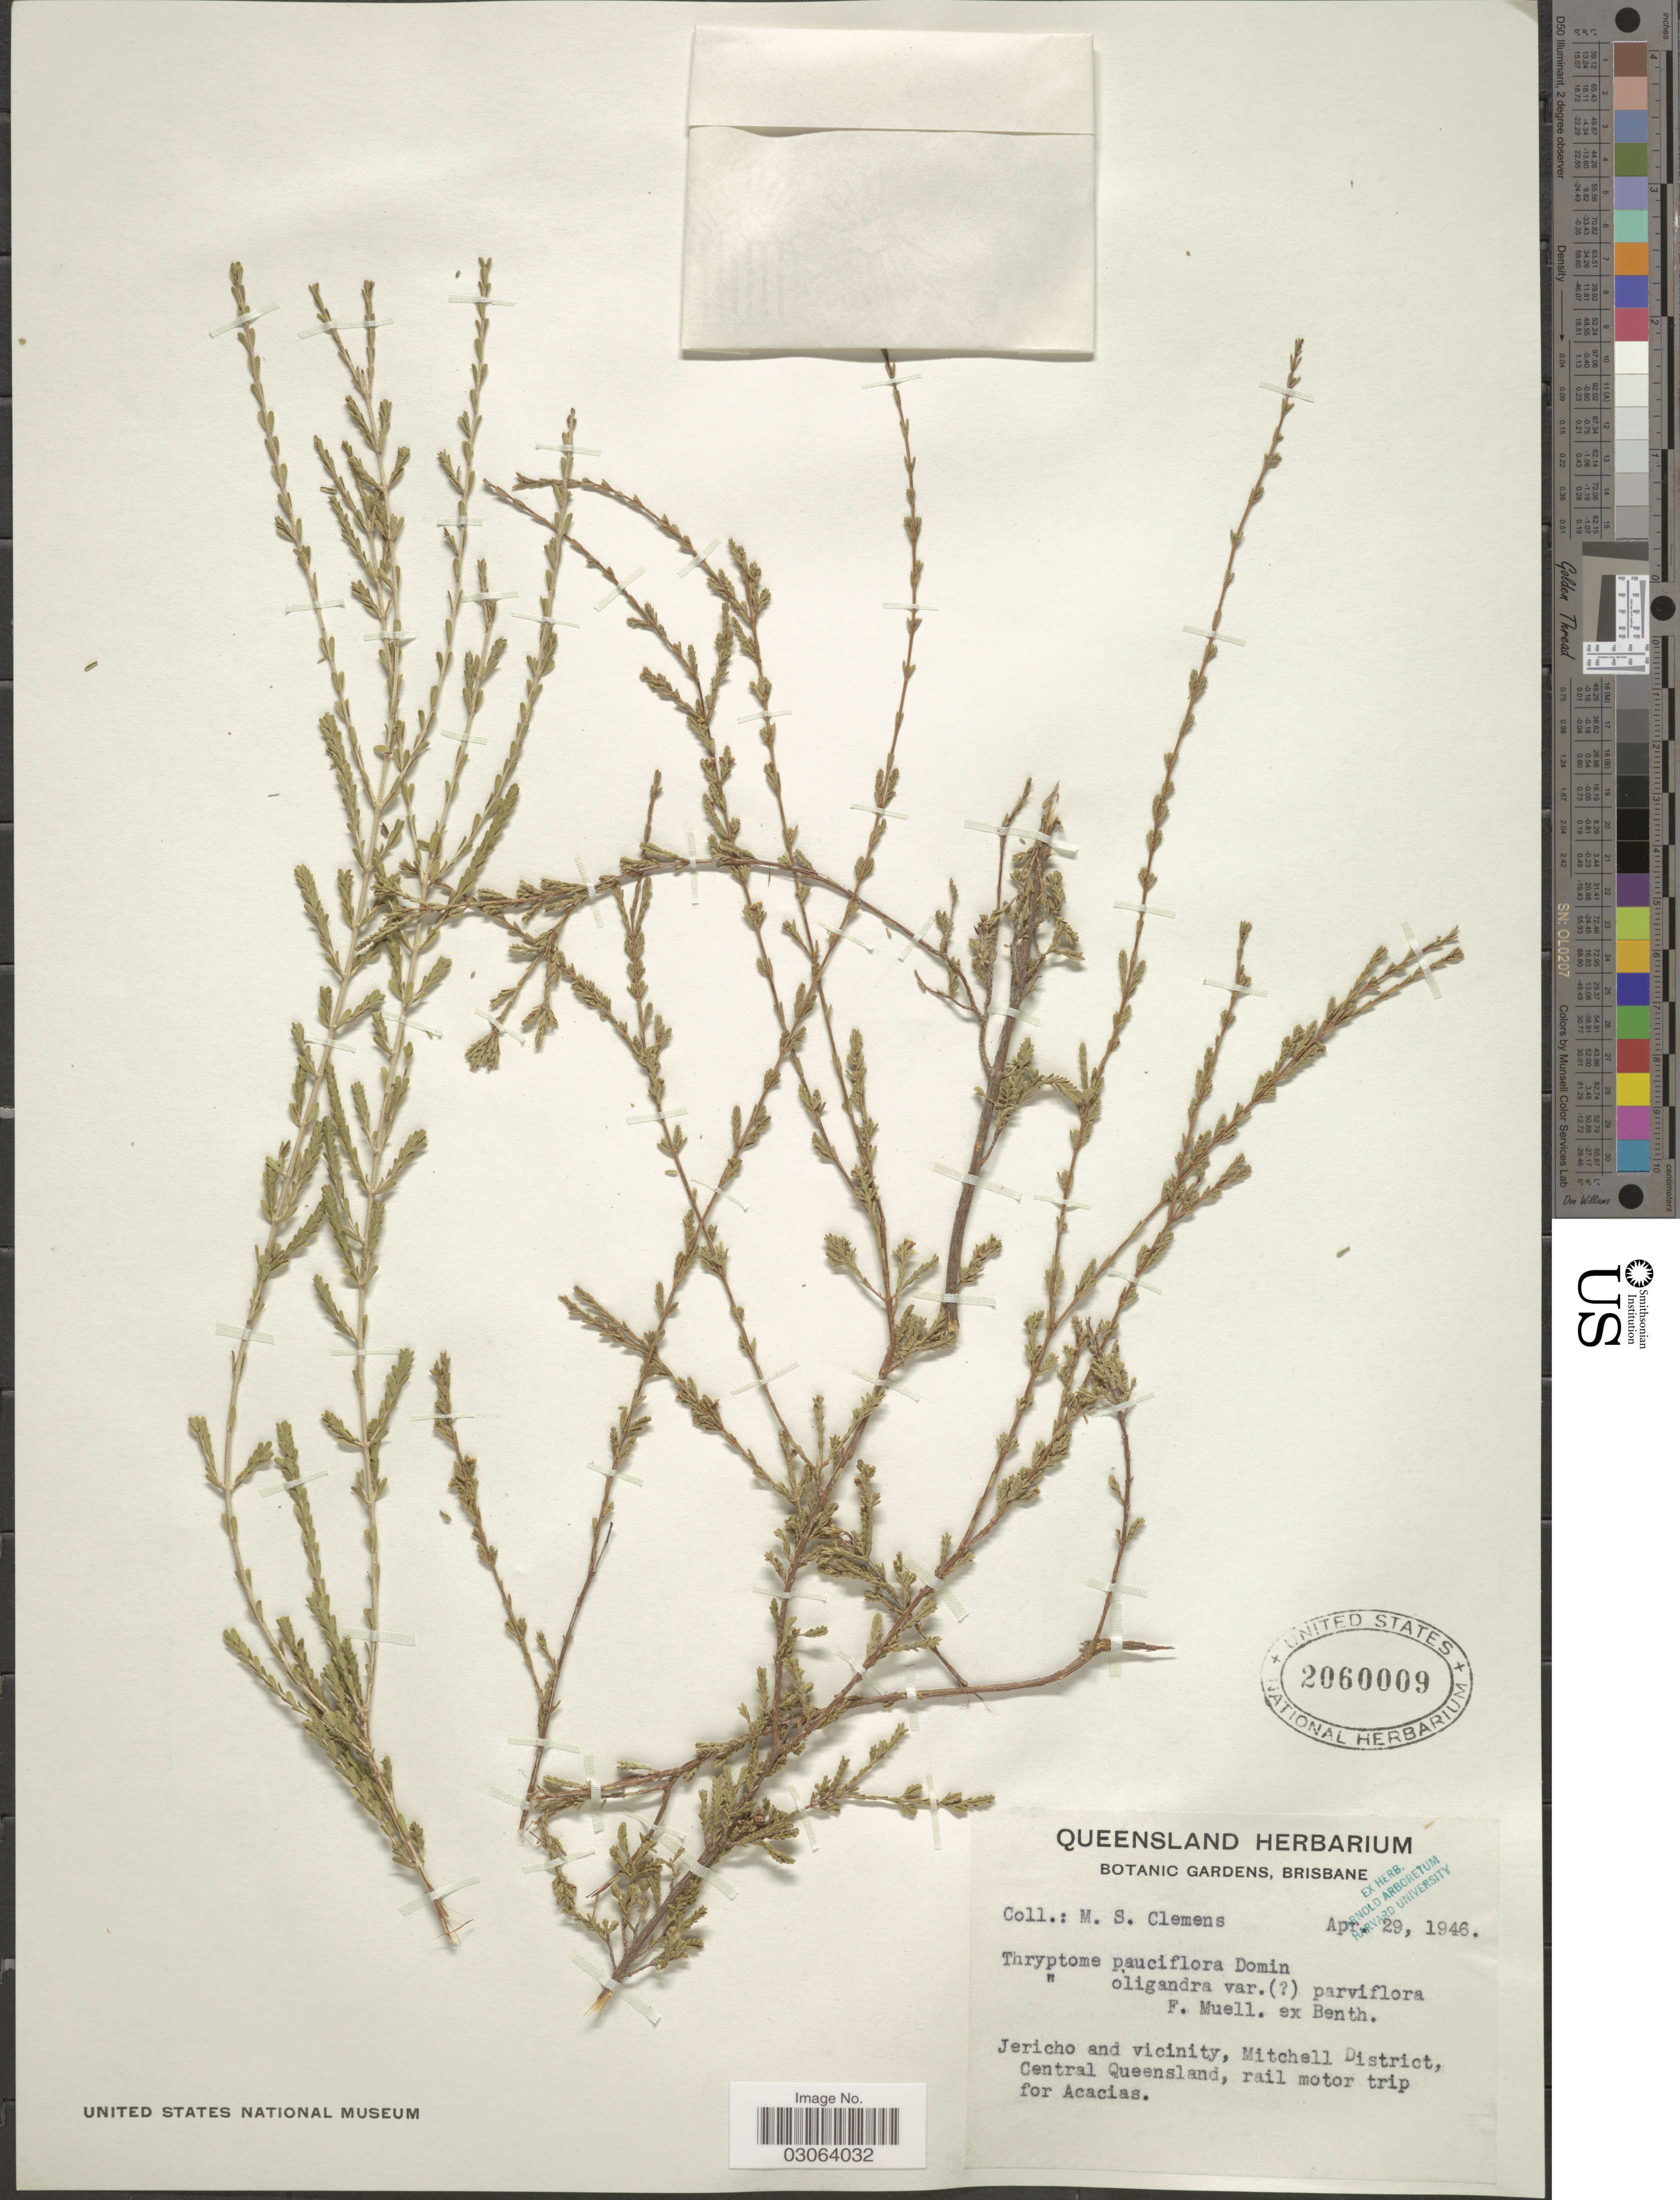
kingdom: Plantae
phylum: Tracheophyta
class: Magnoliopsida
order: Myrtales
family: Myrtaceae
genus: Thryptomene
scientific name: Thryptomene parviflora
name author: (Benth.) Domin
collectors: M. S. Clemens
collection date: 1946-04-29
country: Australia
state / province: Queensland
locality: Jericho and vicinity, Mitchell District, Central Queensland, rail motor trip for Acacias.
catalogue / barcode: US 2060009